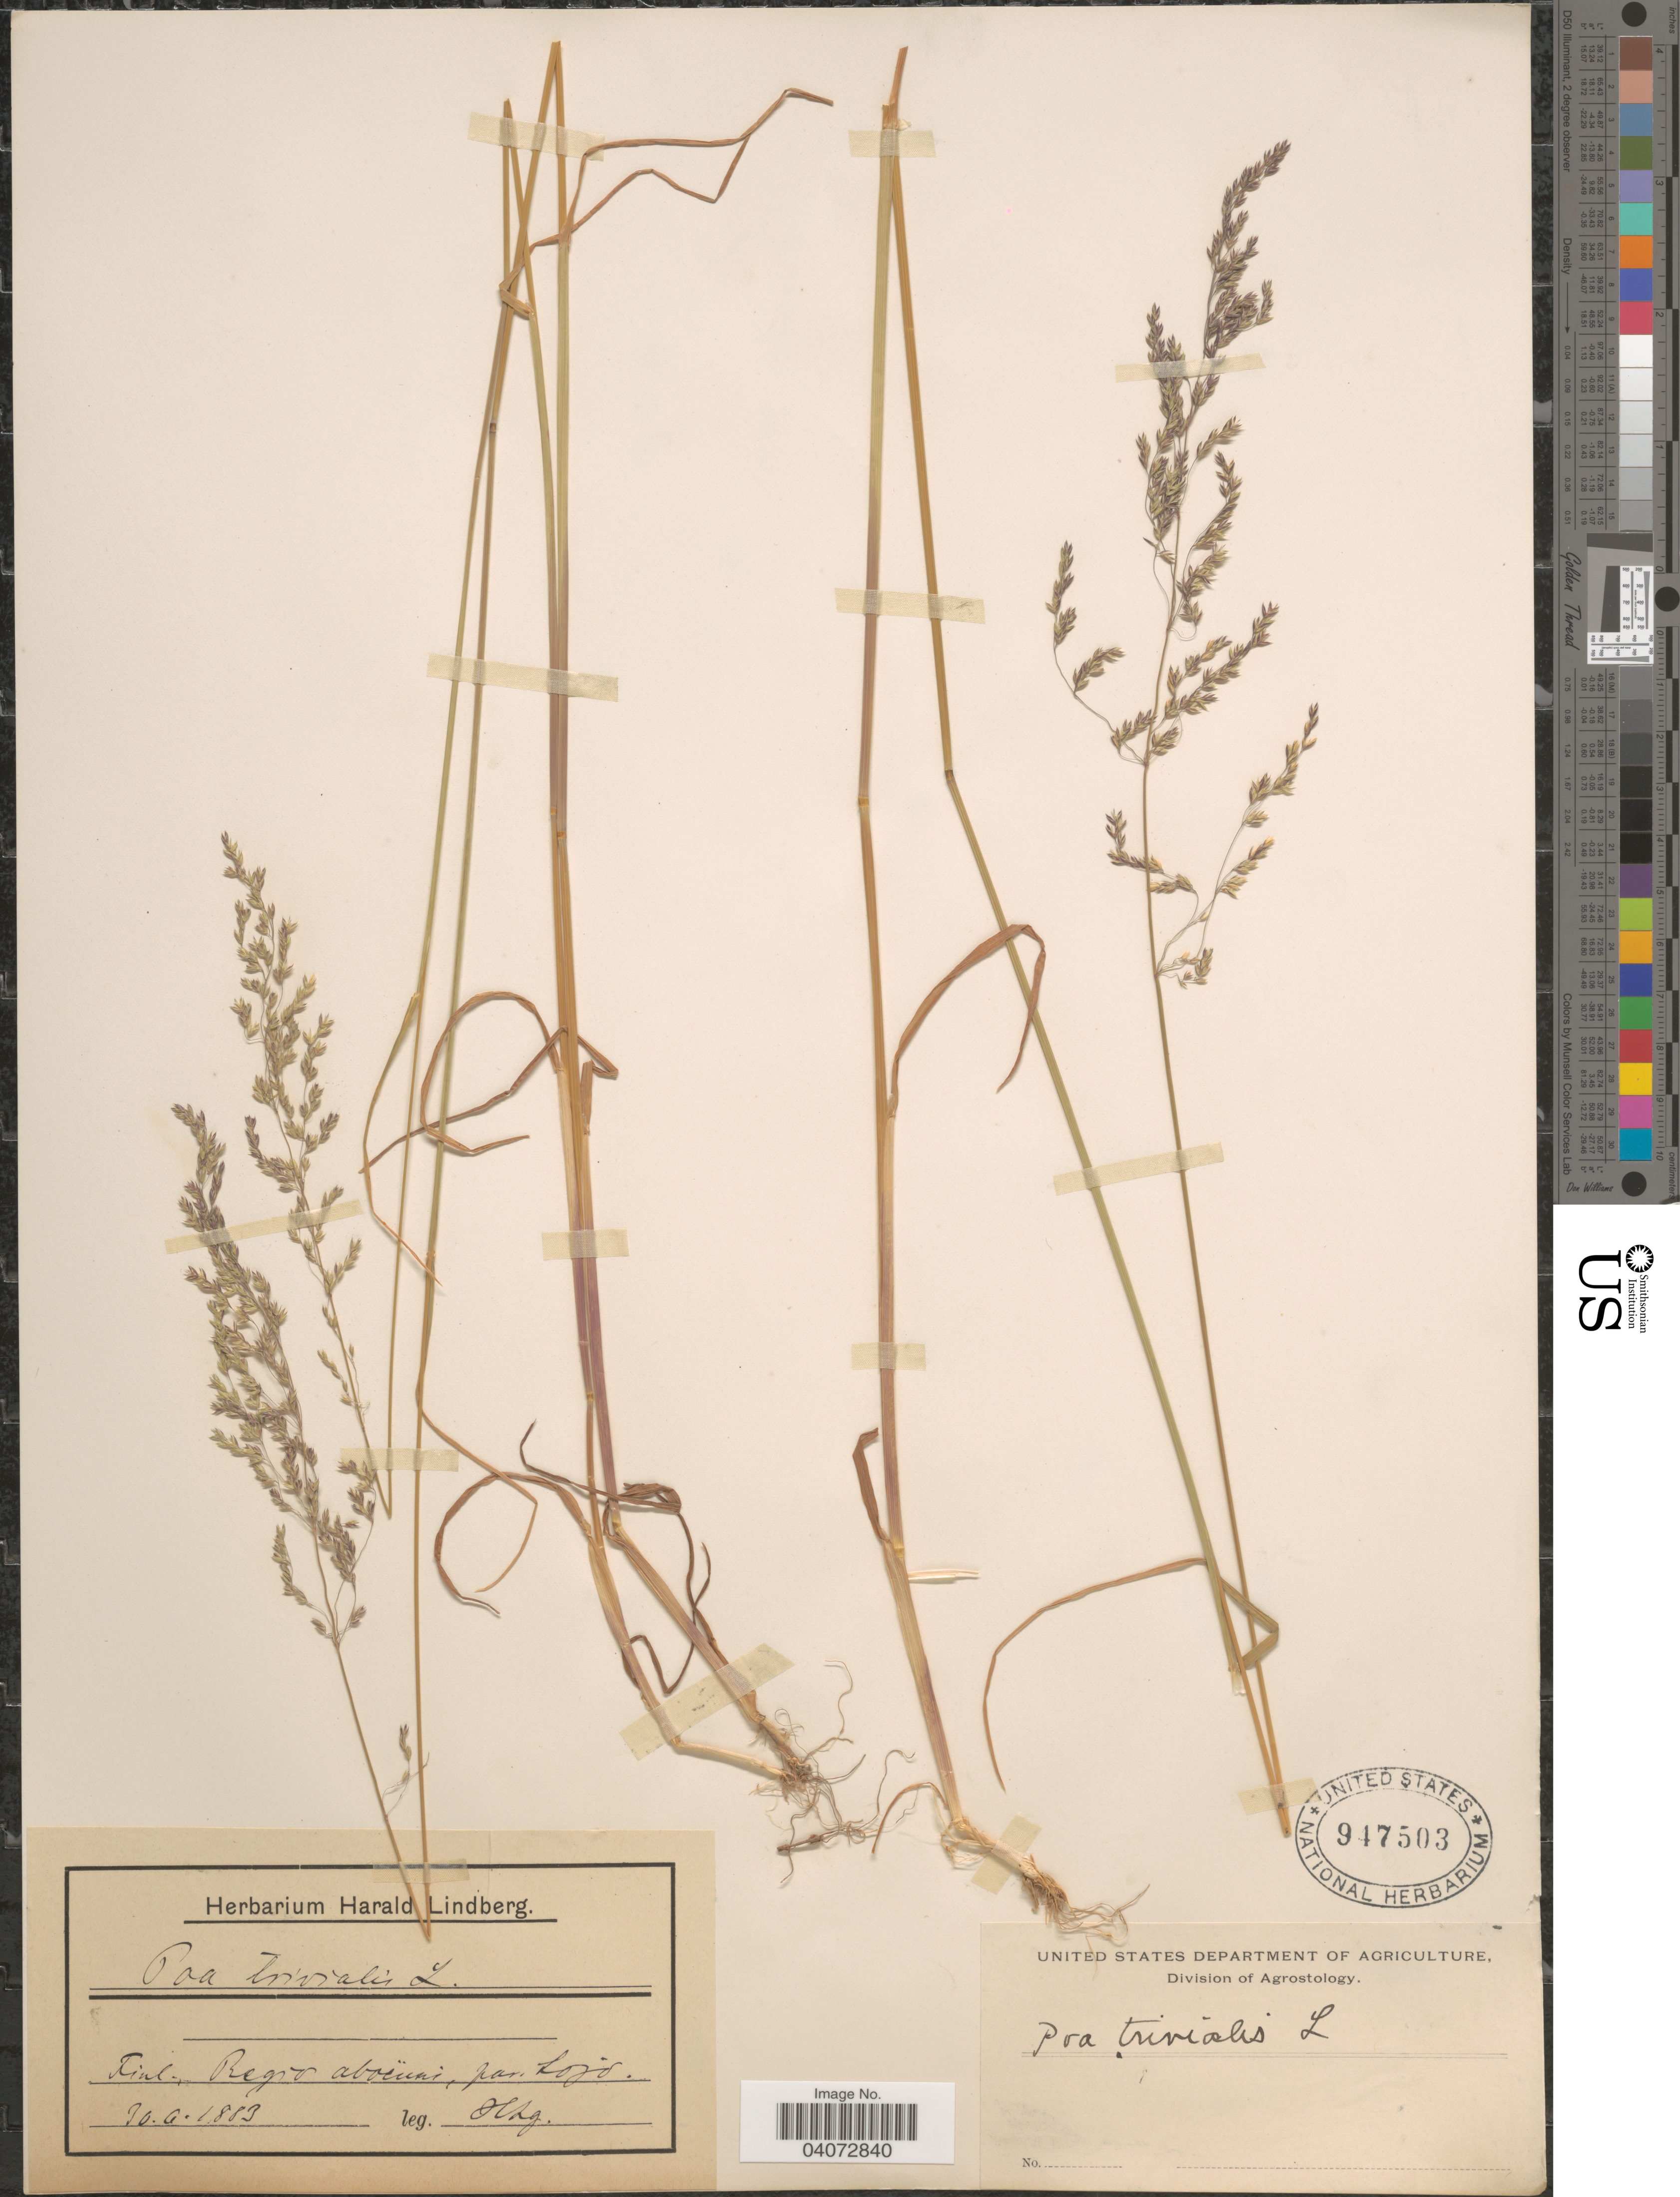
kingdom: Plantae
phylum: Tracheophyta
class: Liliopsida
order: Poales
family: Poaceae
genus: Poa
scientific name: Poa trivialis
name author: L.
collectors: H. Lindberg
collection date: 1883-06-30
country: Finland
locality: Tirol. Regio aboënsis, par. Lojo.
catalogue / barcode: US 947503